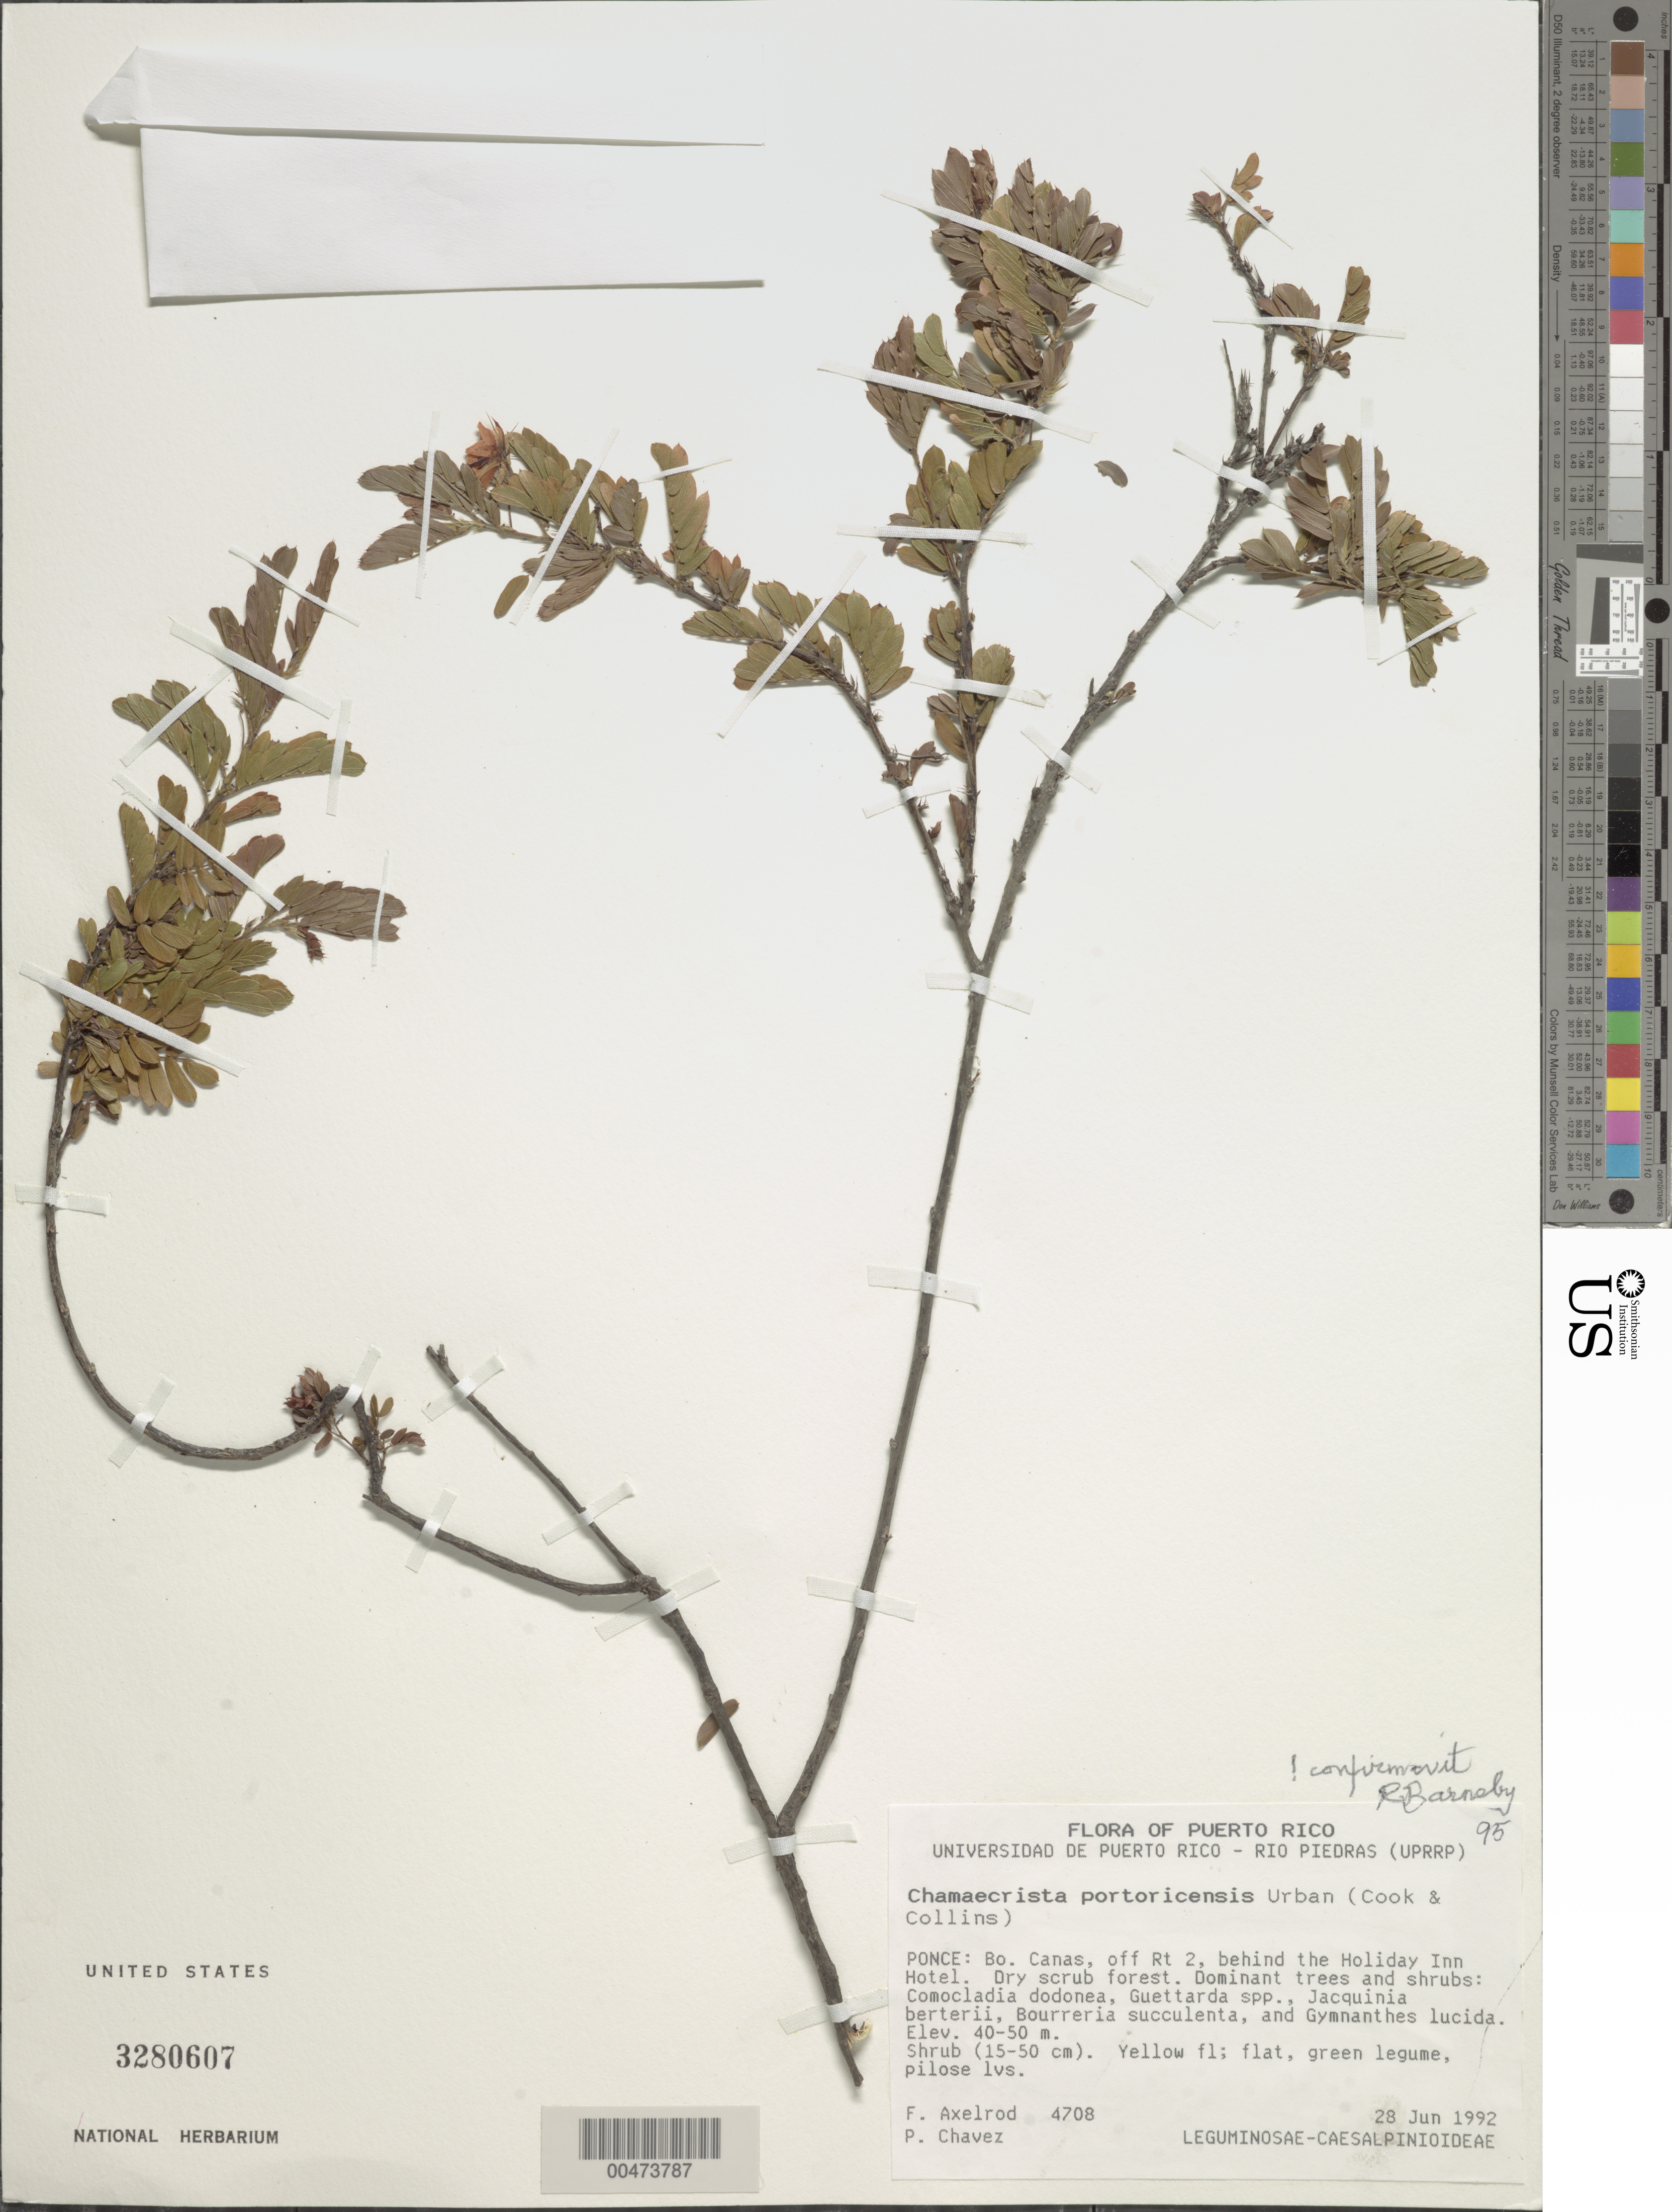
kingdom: Plantae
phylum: Tracheophyta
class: Magnoliopsida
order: Fabales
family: Fabaceae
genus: Chamaecrista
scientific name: Chamaecrista portoricensis var. portoricensis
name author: (Urb.) O.F. Cook & G. N. Collins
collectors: F. S. Axelrod & P. Chavez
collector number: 4708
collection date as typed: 28 Jun 1992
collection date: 1992-06-28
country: Puerto Rico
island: Greater Antilles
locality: Ponce, behind holiday inn hotel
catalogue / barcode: US 3280607